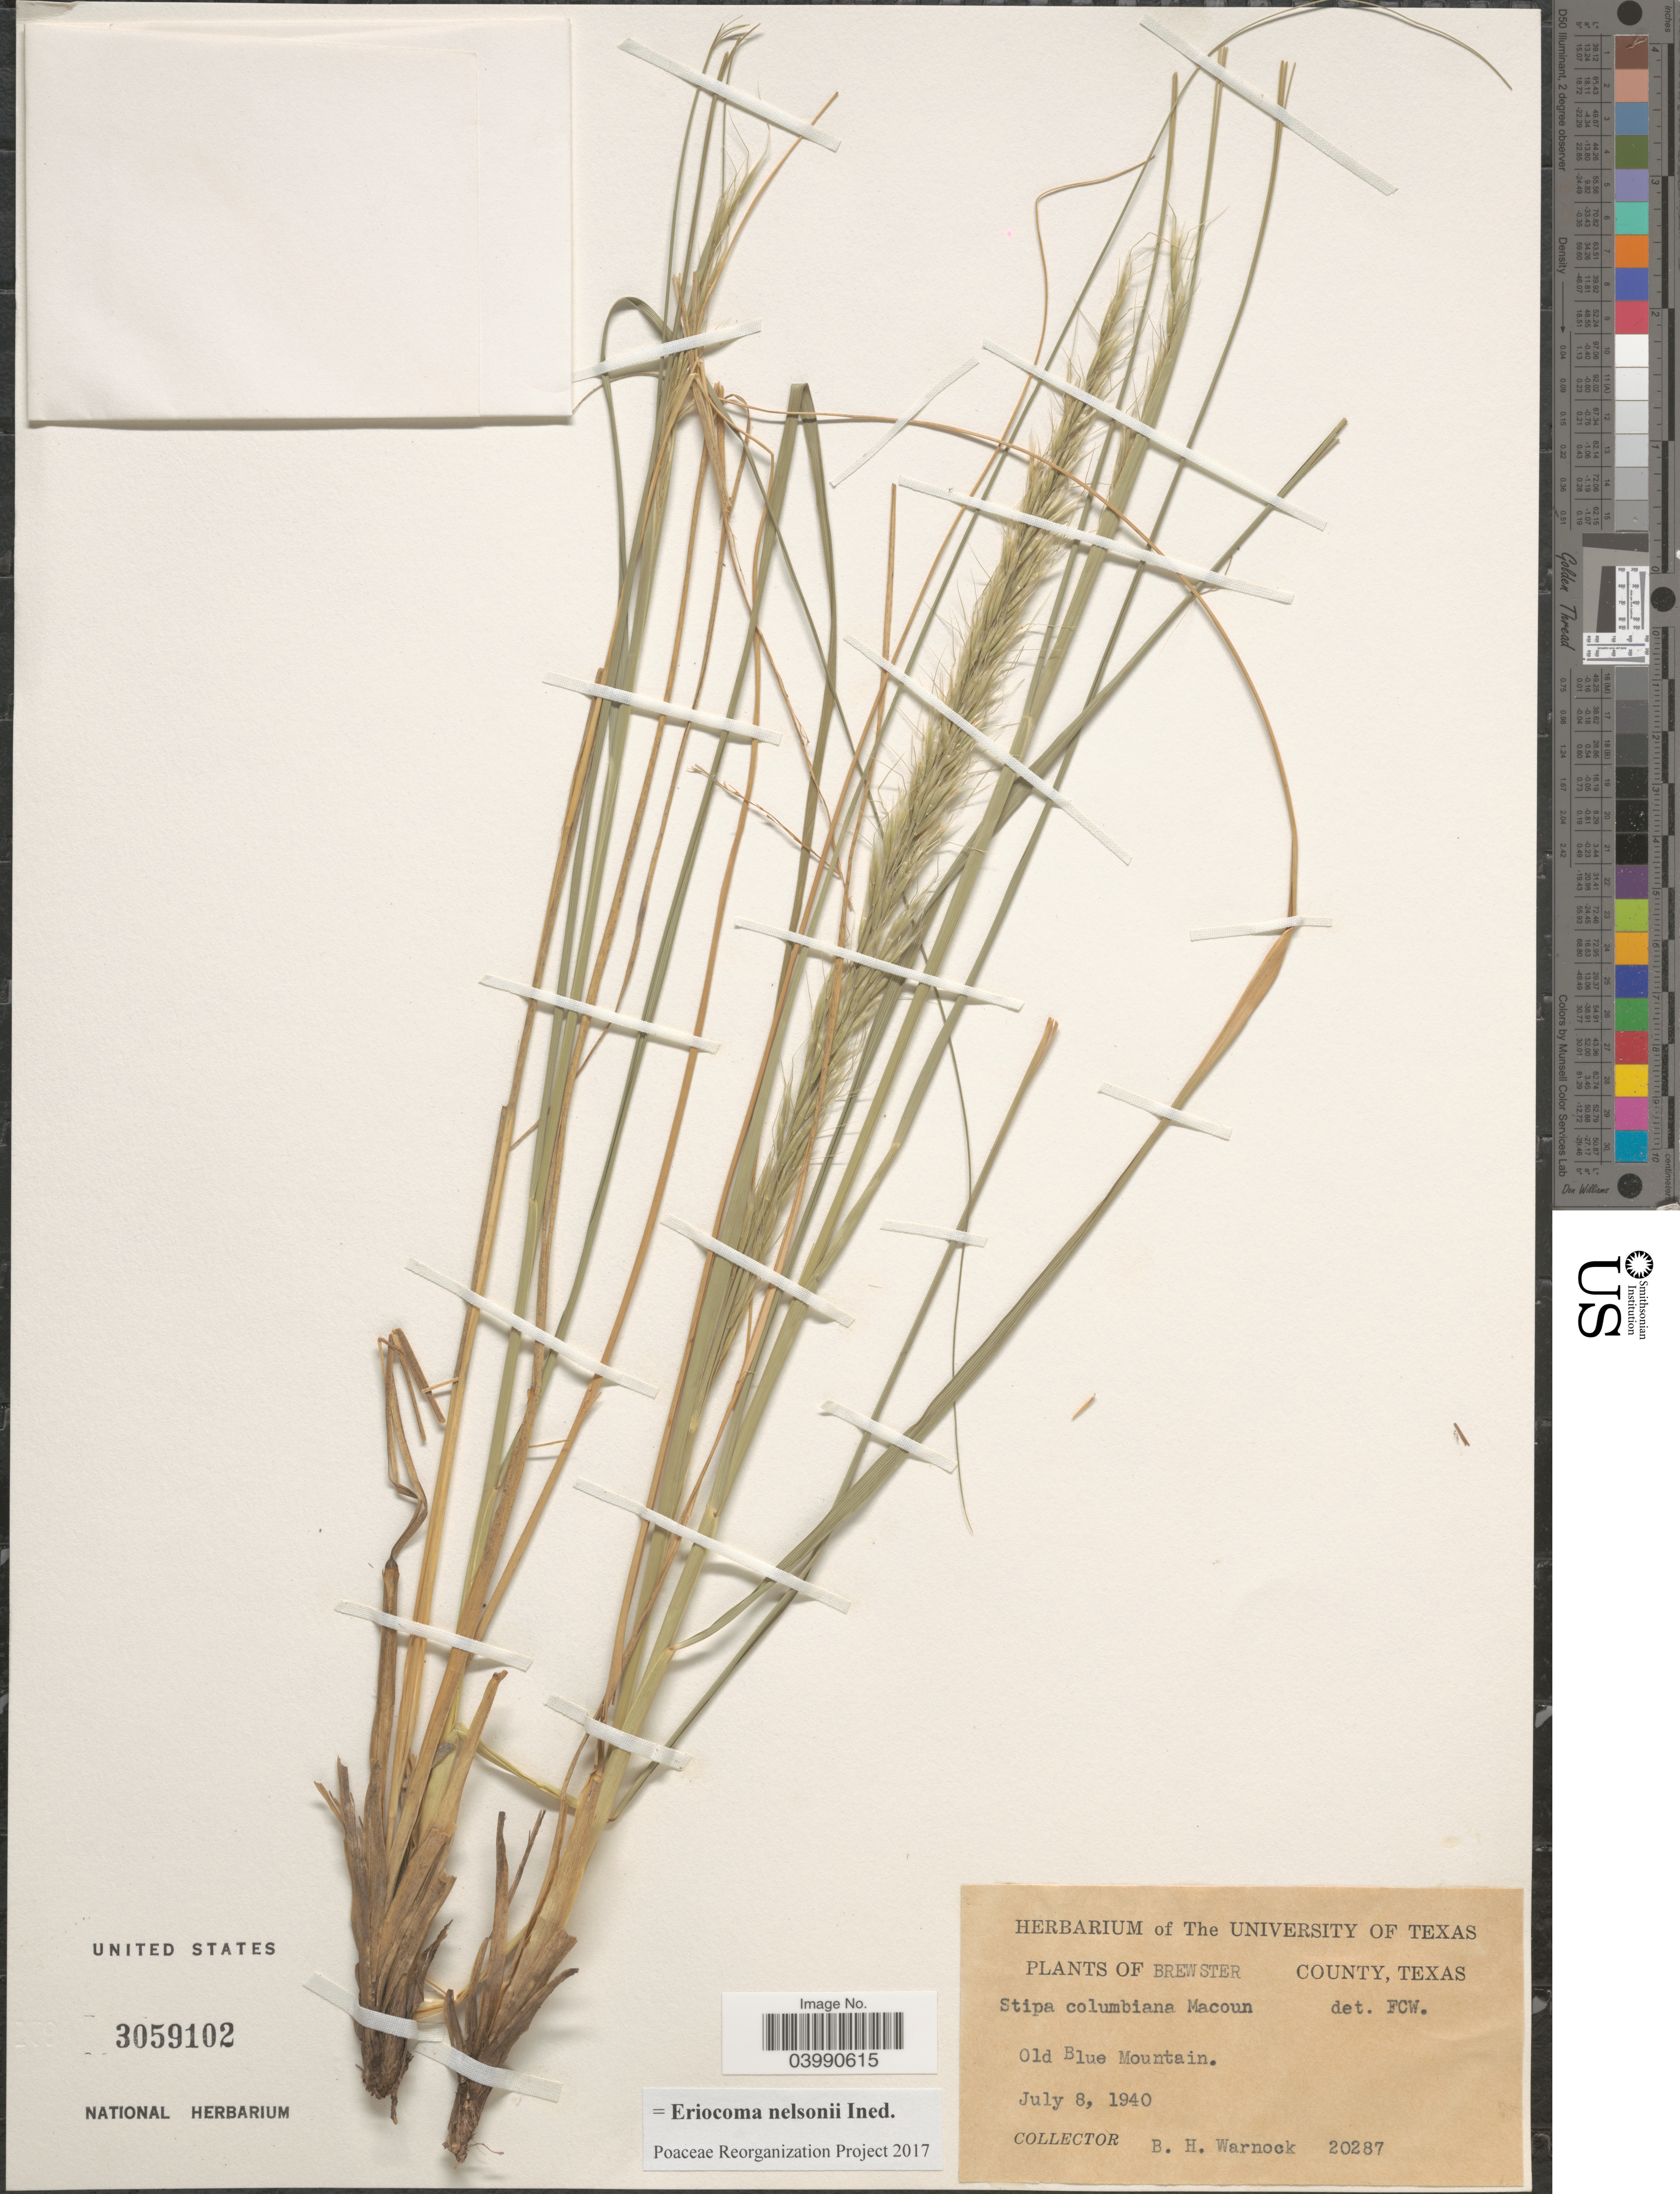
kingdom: Plantae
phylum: Tracheophyta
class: Liliopsida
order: Poales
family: Poaceae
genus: Eriocoma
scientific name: Eriocoma nelsonii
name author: (Scribn.) Romasch.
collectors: B. H. Warnock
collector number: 20287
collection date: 1940-07-08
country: United States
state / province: Texas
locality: Brewster County. Old Blue Mountain.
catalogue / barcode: US 3059102